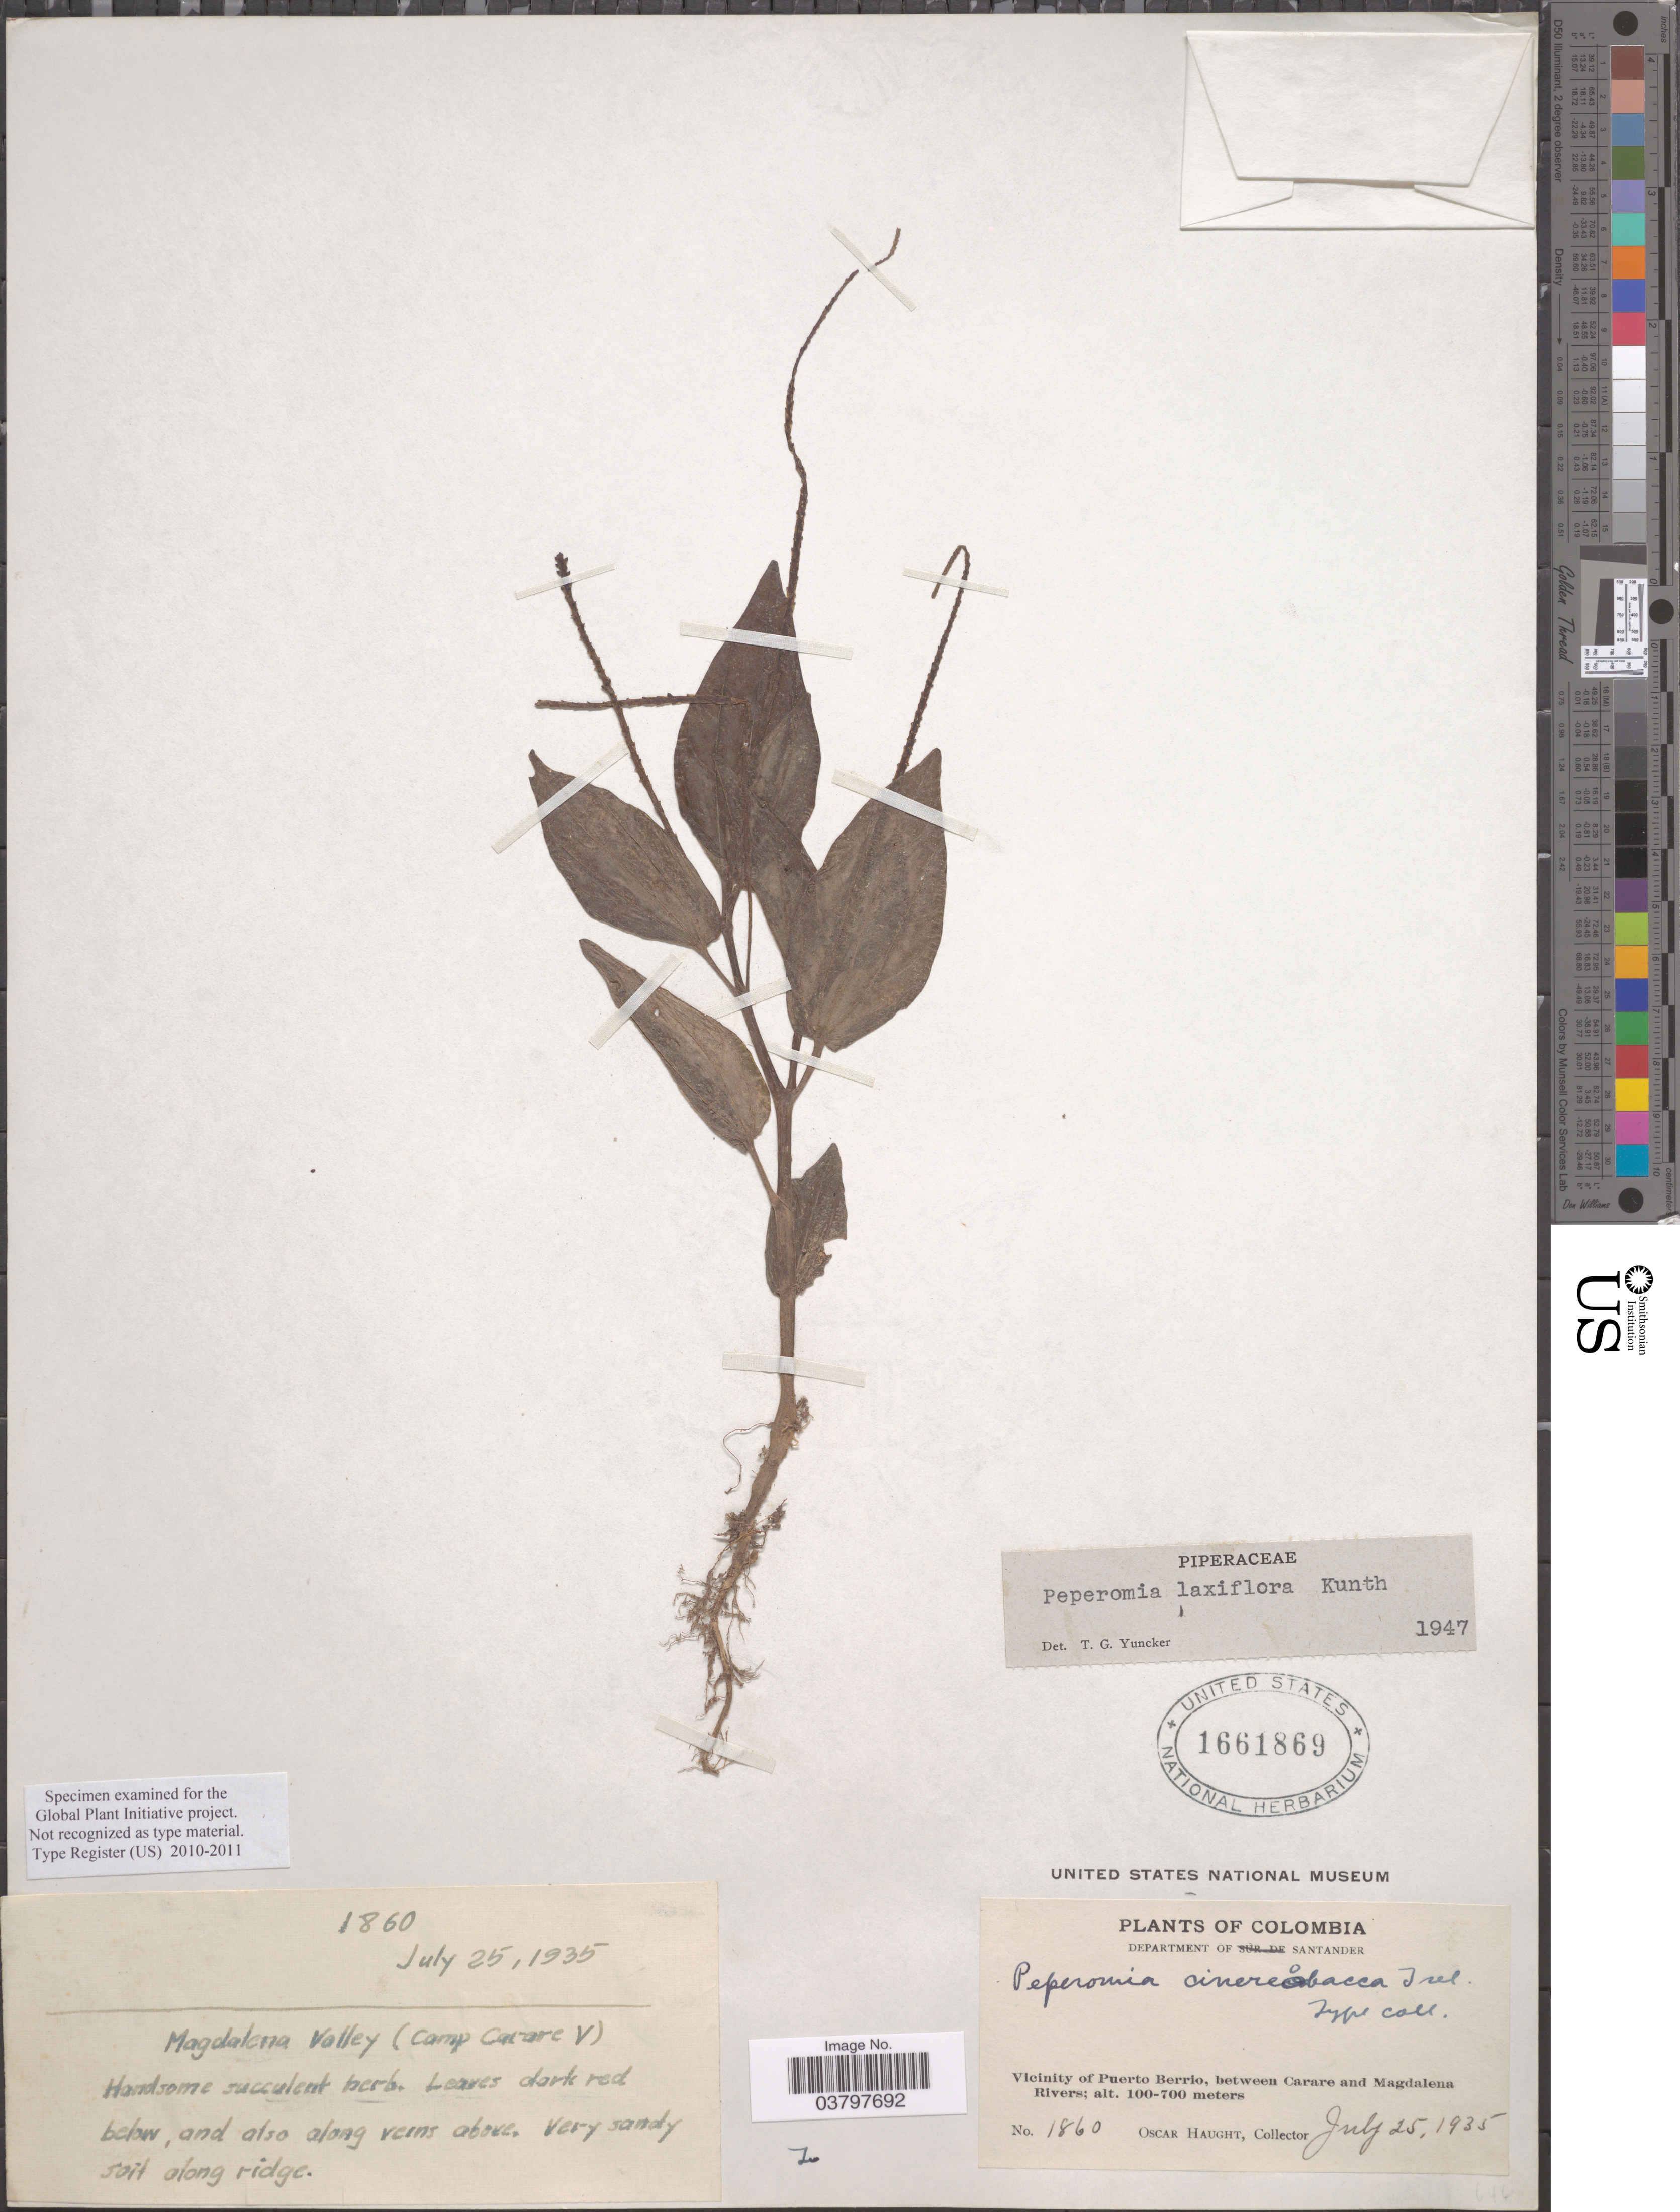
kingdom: Plantae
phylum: Tracheophyta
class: Magnoliopsida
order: Piperales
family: Piperaceae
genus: Peperomia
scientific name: Peperomia laxiflora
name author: Kunth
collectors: O. L. Haught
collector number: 1860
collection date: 1935-07-25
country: Colombia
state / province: Santander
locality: Department of Santander. Vicinity of Puerto Berrio, between Carare and Magdalena Rivers. Magdalena Valley (Camp Carare V).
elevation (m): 100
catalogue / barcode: US 1661869